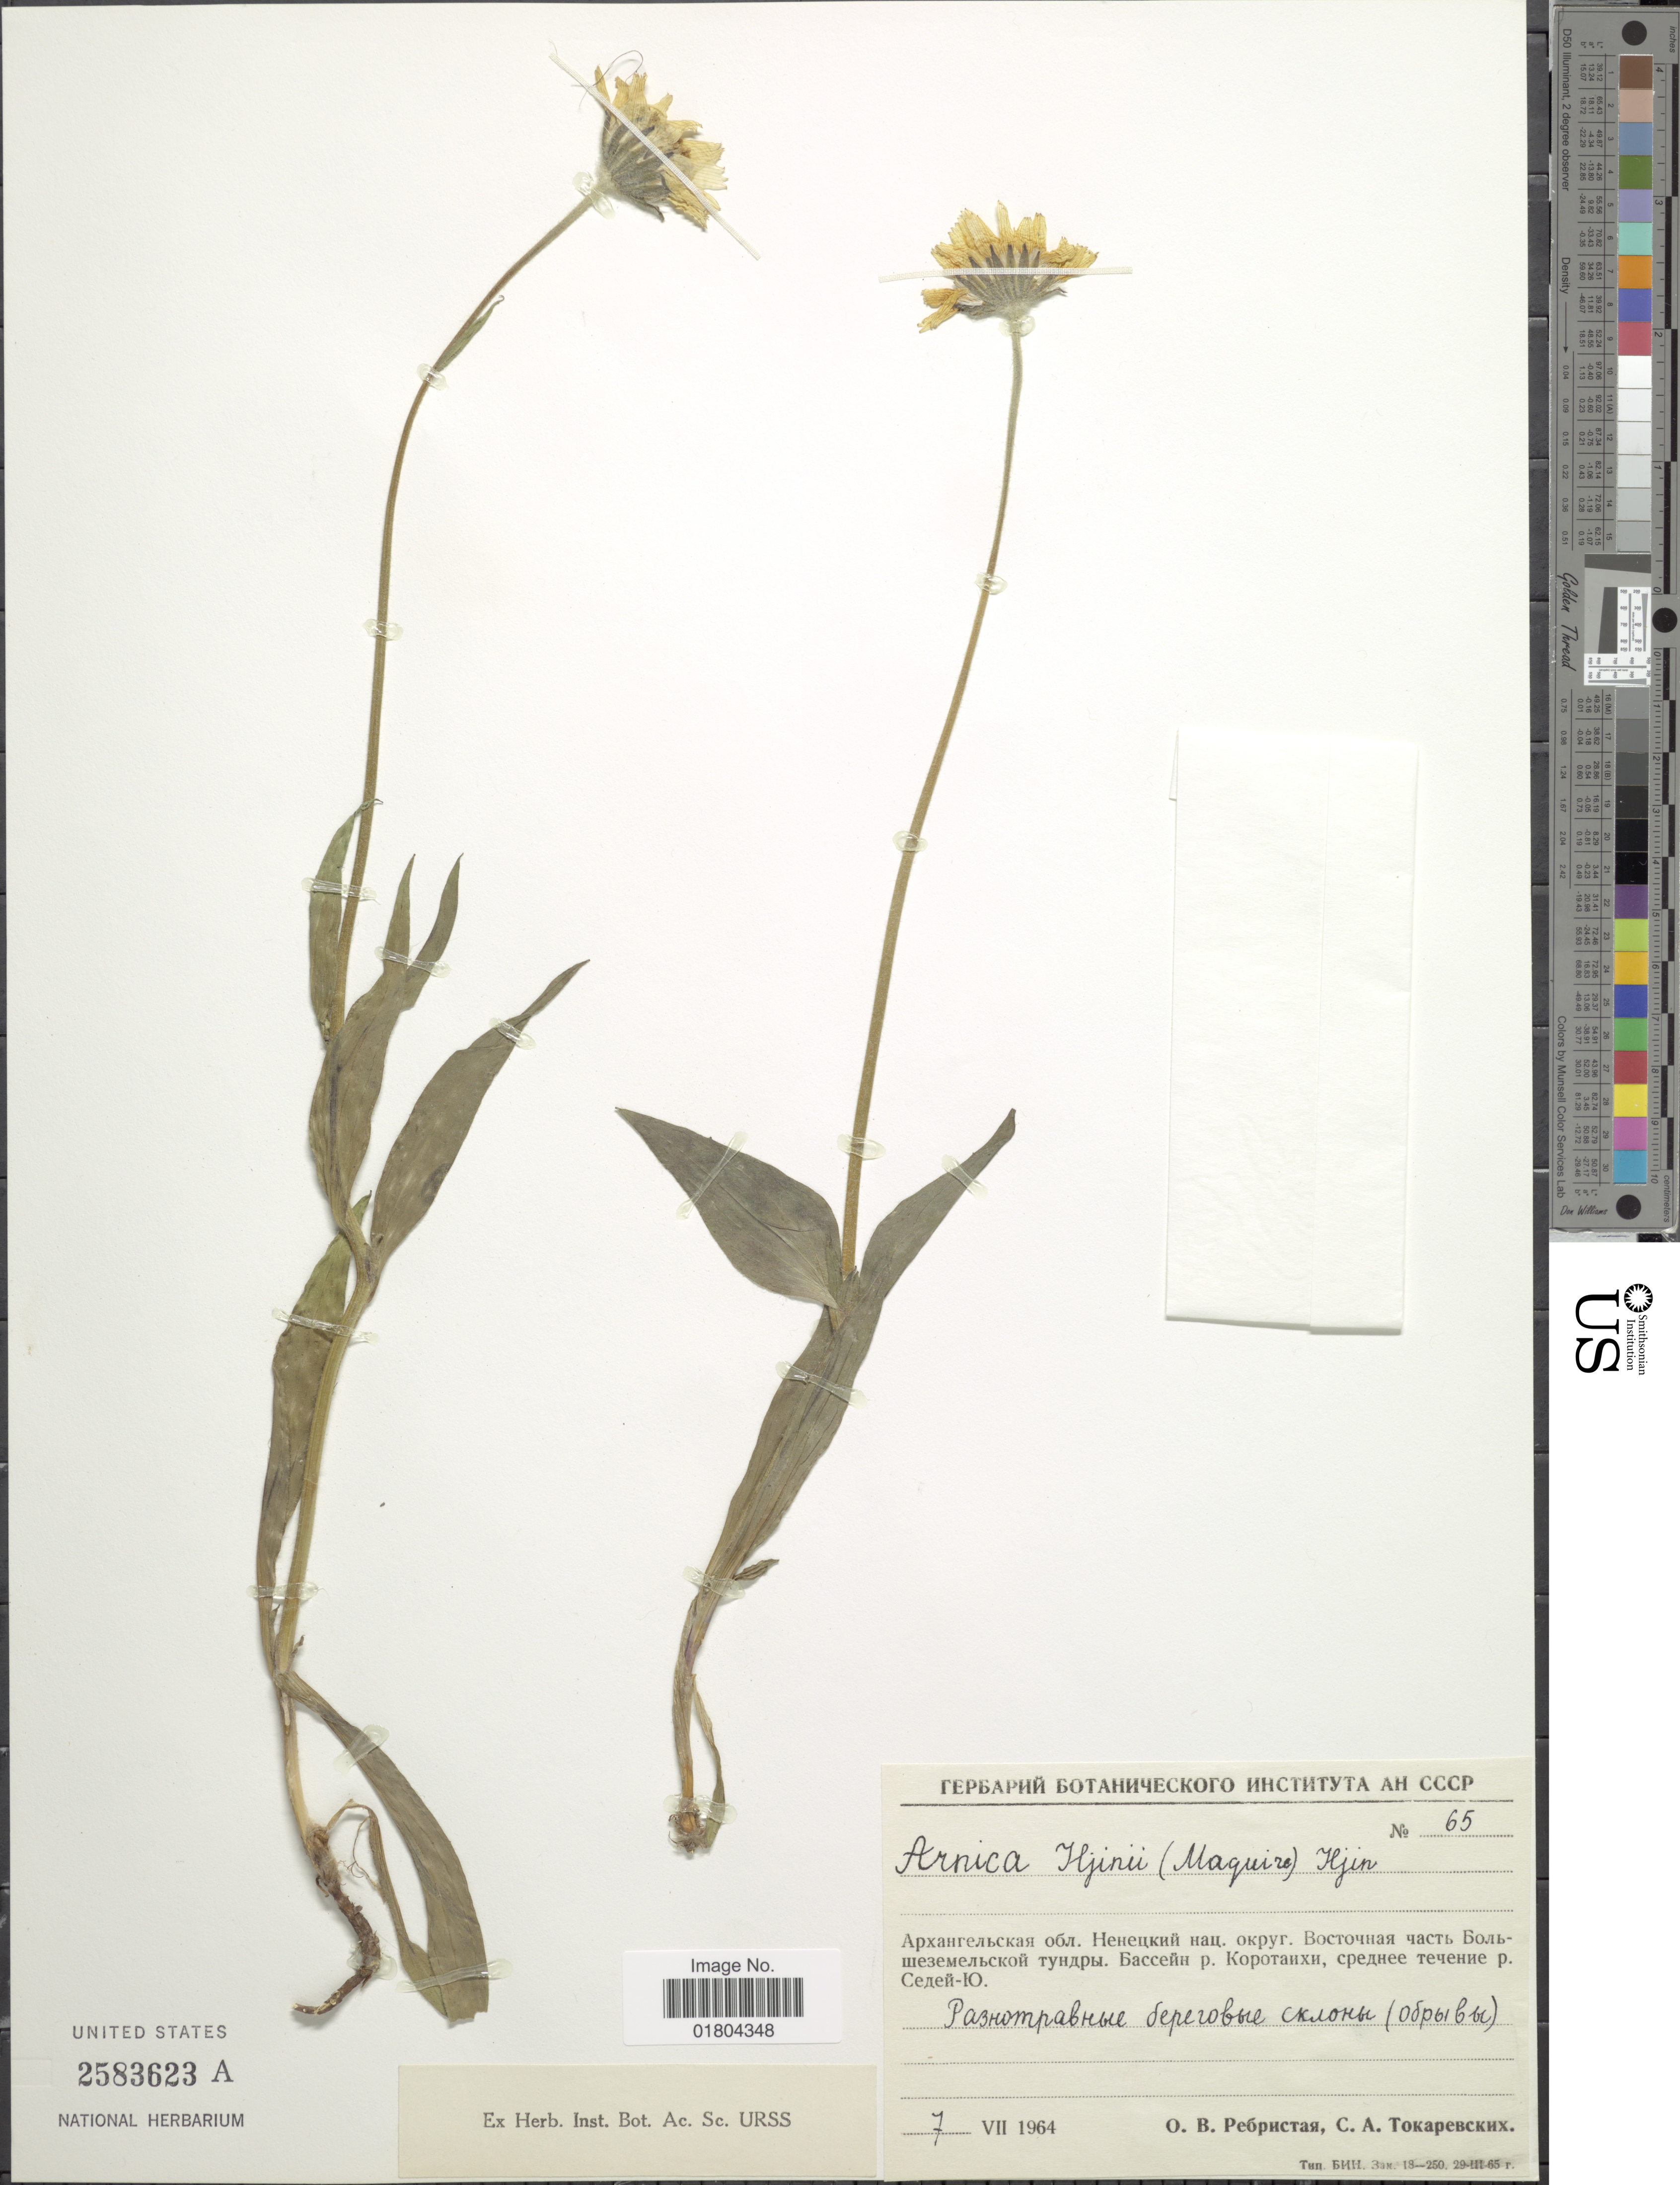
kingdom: Plantae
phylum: Tracheophyta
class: Magnoliopsida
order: Asterales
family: Asteraceae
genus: Arnica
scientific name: Arnica iljinii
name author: (Maguire) Iljin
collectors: Collector illegible & Collector illegible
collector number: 65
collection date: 1964-07-07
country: U.S.S.R.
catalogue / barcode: US 2583623A